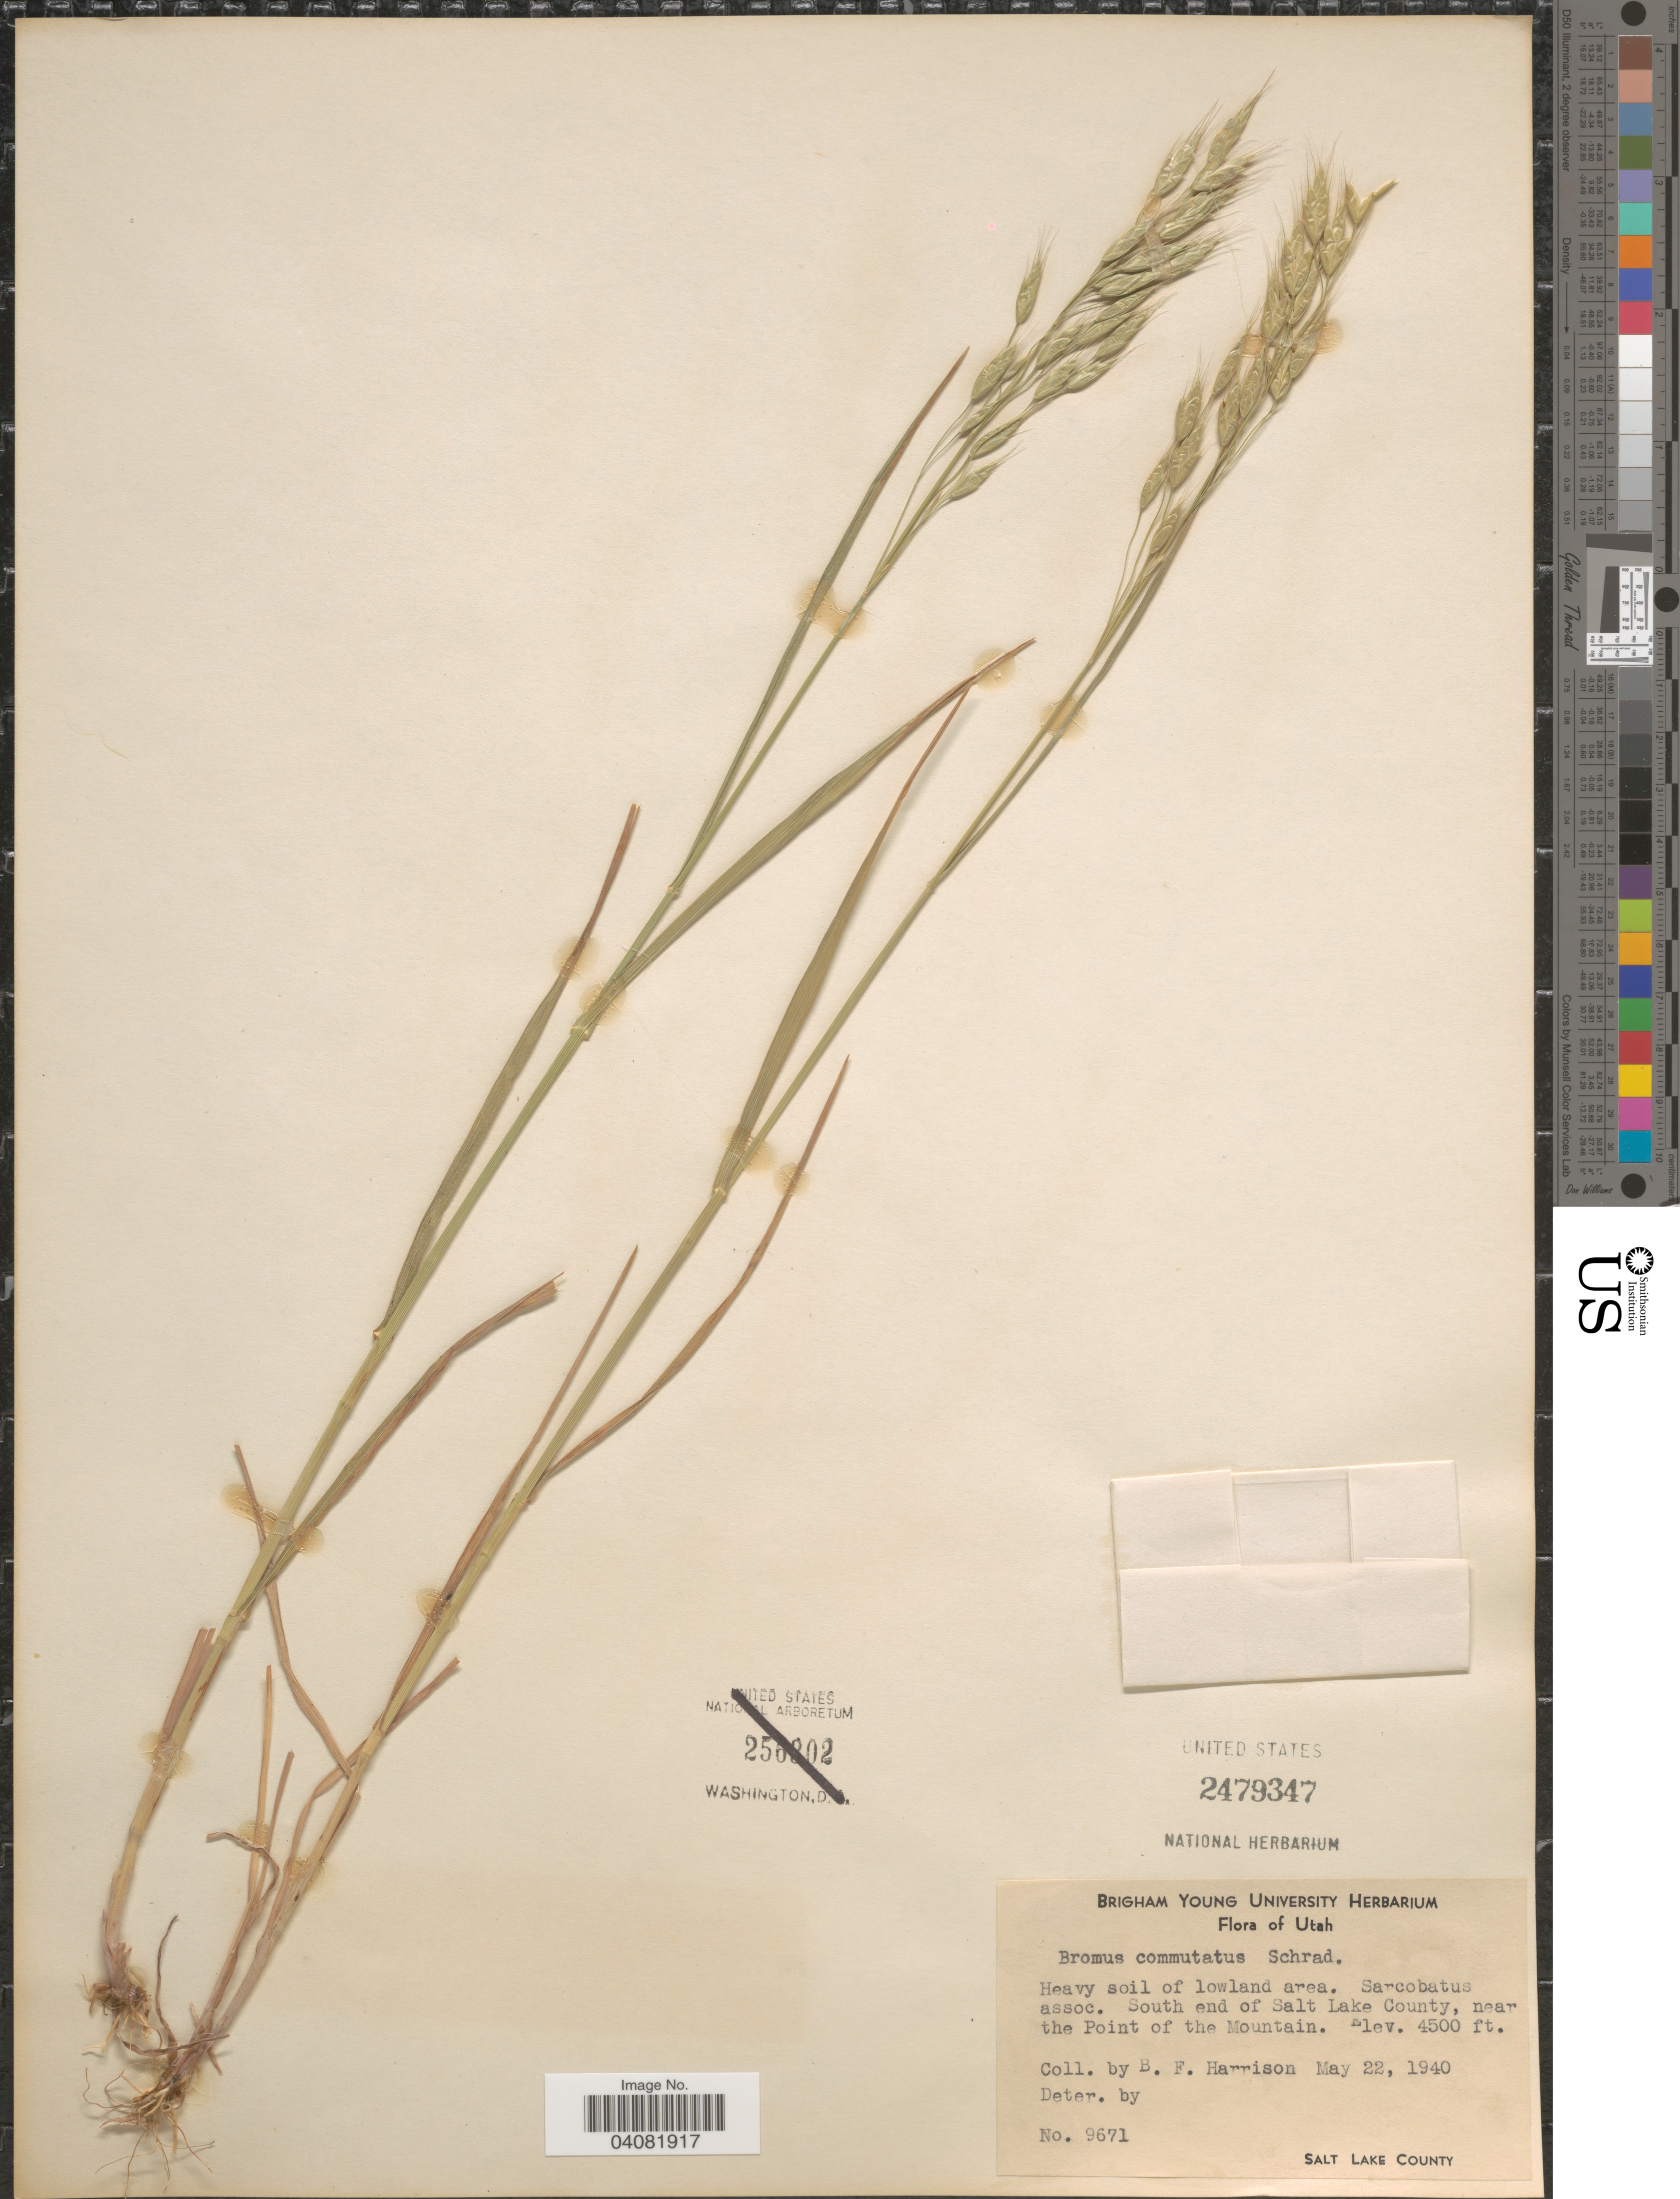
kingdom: Plantae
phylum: Tracheophyta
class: Liliopsida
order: Poales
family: Poaceae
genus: Bromus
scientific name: Bromus commutatus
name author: Schrad.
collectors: B. F. Harrison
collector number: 9671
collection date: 1940-05-22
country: United States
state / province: Utah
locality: Heavy soil of lowland area. Sarcobatus assoc. South end of Salt Lake County, near the Point of the Mountain. Salt Lake County.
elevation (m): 1372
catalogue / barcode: US 2479347